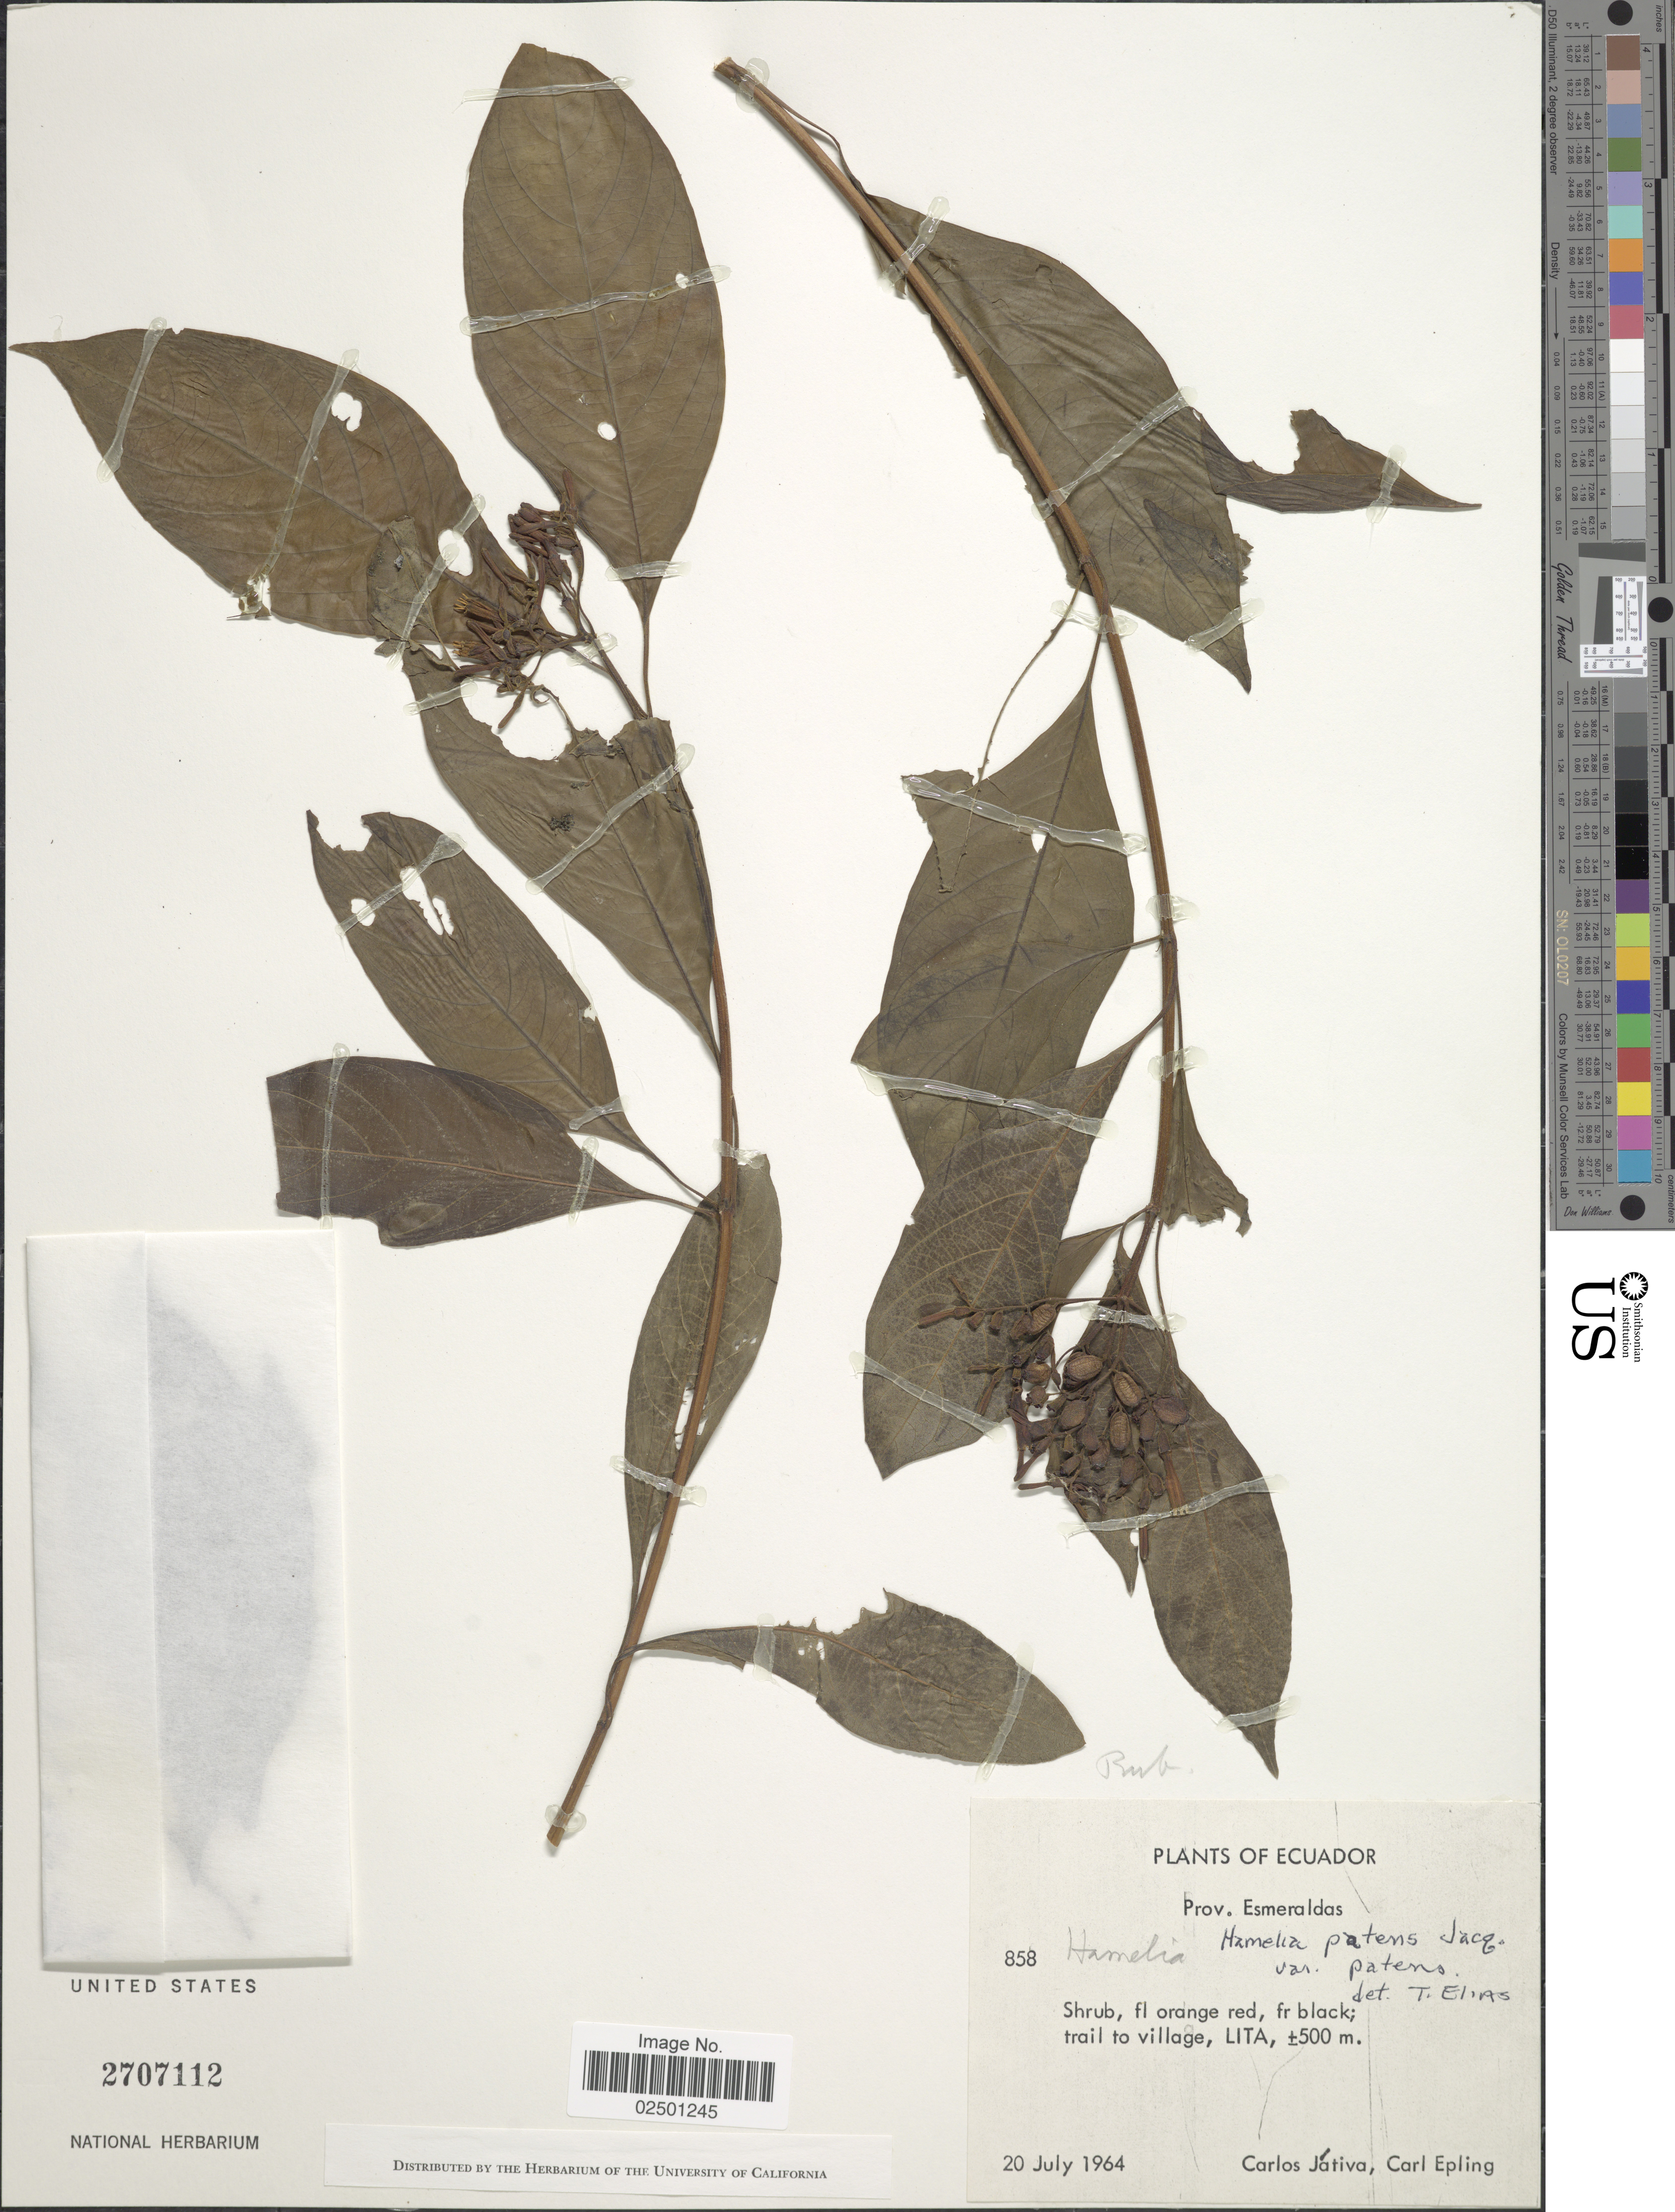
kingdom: Plantae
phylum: Tracheophyta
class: Magnoliopsida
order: Gentianales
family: Rubiaceae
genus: Hamelia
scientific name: Hamelia patens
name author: Jacq.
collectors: C. D. Játiva & C. C. Epling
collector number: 858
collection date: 1964-07-20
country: Ecuador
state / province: Esmeraldas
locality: Trail to village, LITA.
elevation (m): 500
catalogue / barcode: US 2707112